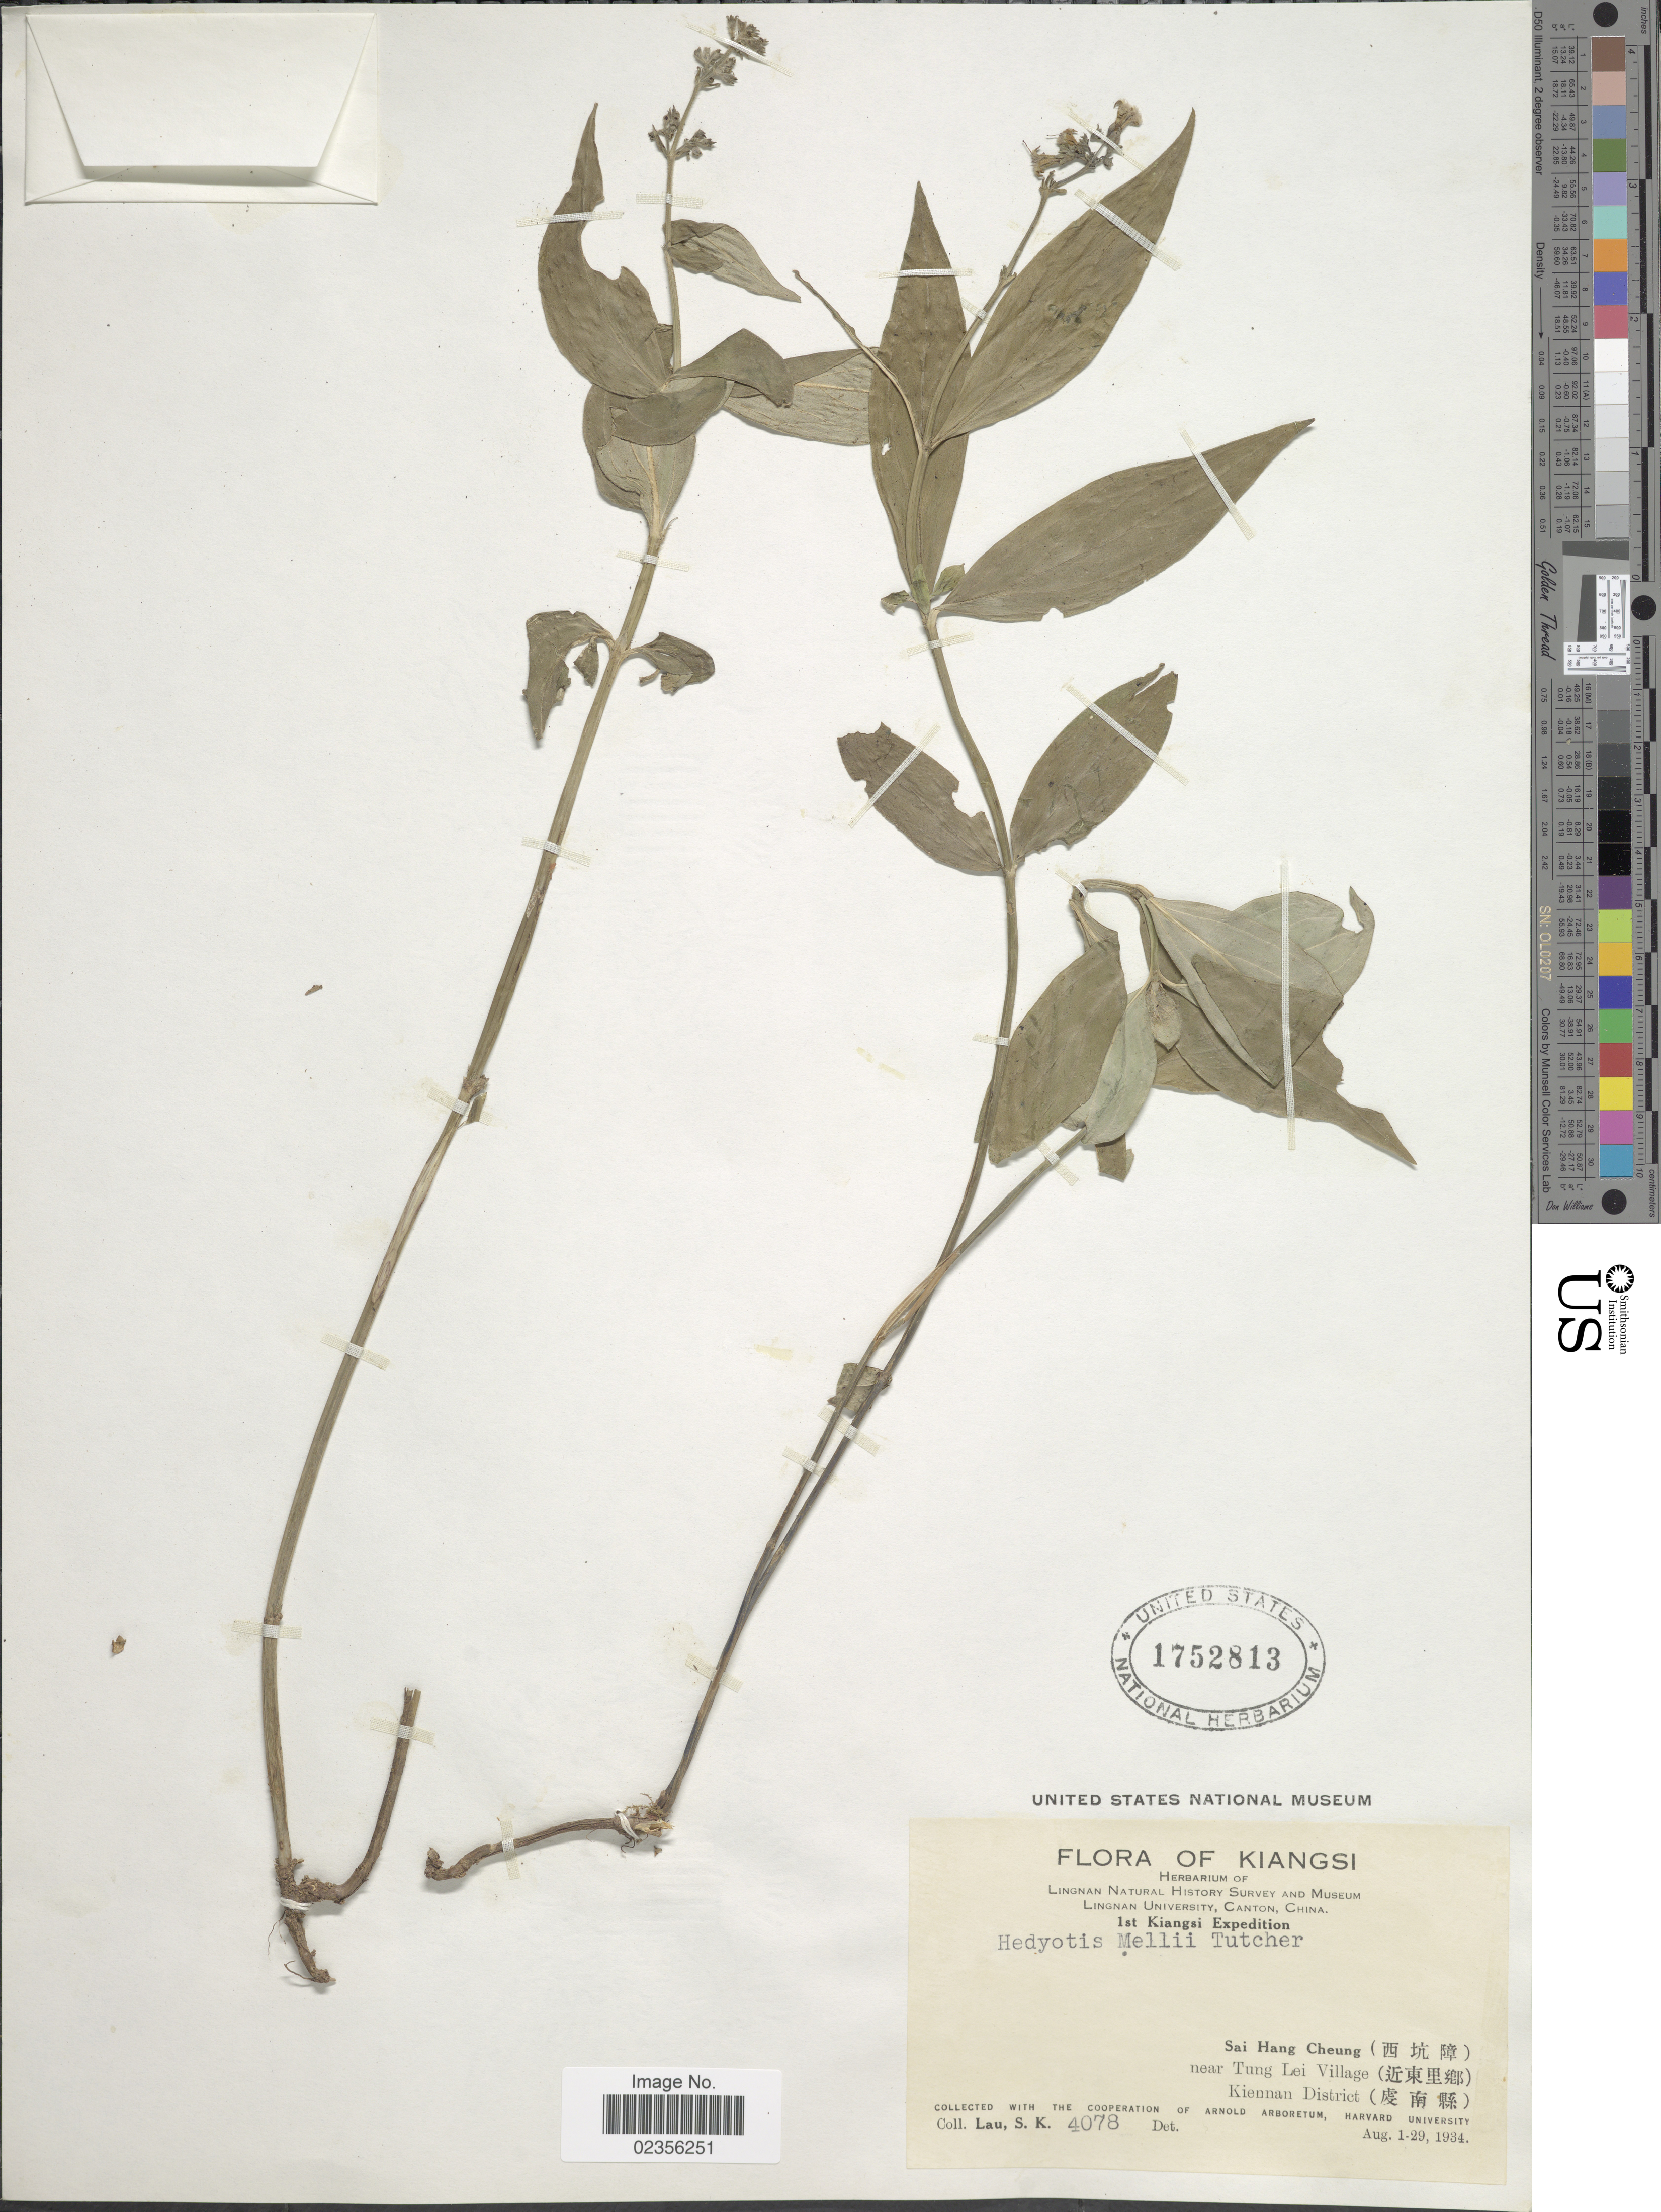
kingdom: Plantae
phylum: Tracheophyta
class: Magnoliopsida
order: Gentianales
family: Rubiaceae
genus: Hedyotis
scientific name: Hedyotis mellii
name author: Tutcher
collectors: S. K. Lau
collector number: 4078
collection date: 1934-08-01/1934-08-29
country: China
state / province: Jiangxi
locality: Kiangsi, Sai Hang Cheung, near Tung Lei Village, Kiennan District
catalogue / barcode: US 1752813